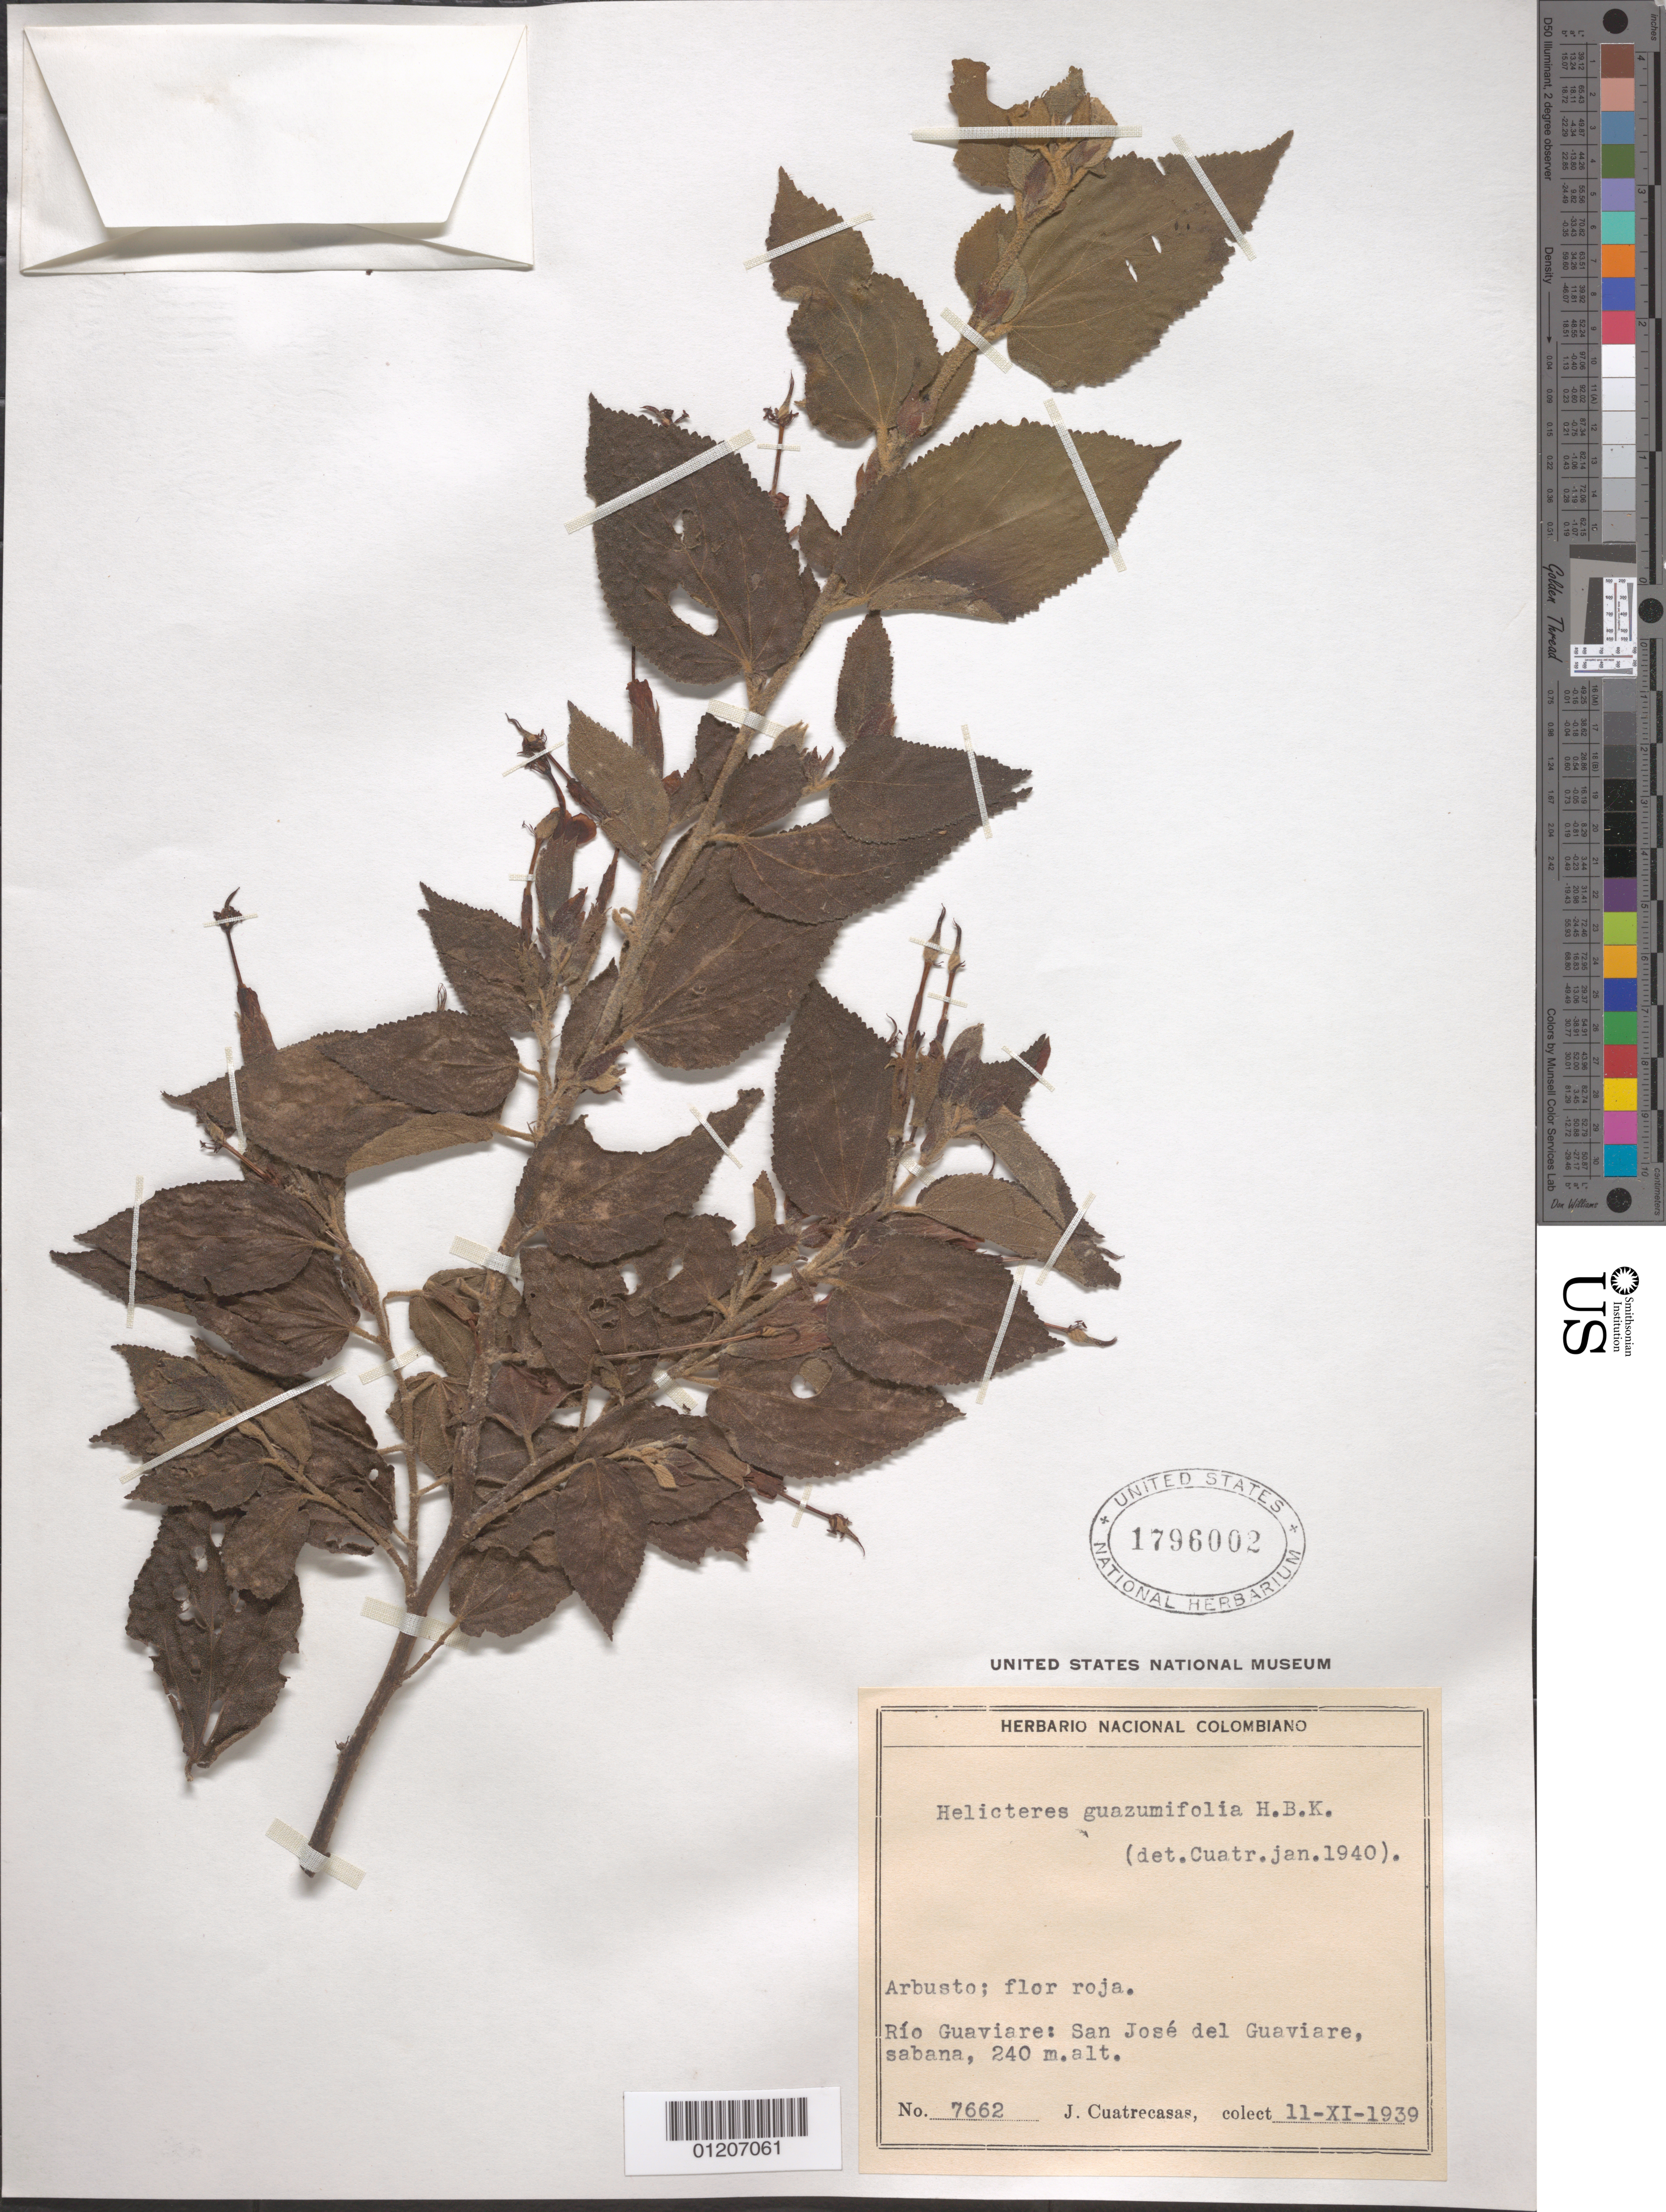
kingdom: Plantae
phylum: Tracheophyta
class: Magnoliopsida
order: Malvales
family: Malvaceae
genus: Helicteres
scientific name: Helicteres guazumifolia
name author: Kunth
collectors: J. Cuatrecasas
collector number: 7662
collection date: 1939-11-11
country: Colombia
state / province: Guaviare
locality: Río GUaviare: San José del Guaviare, sabana.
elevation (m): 240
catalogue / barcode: US 1796002